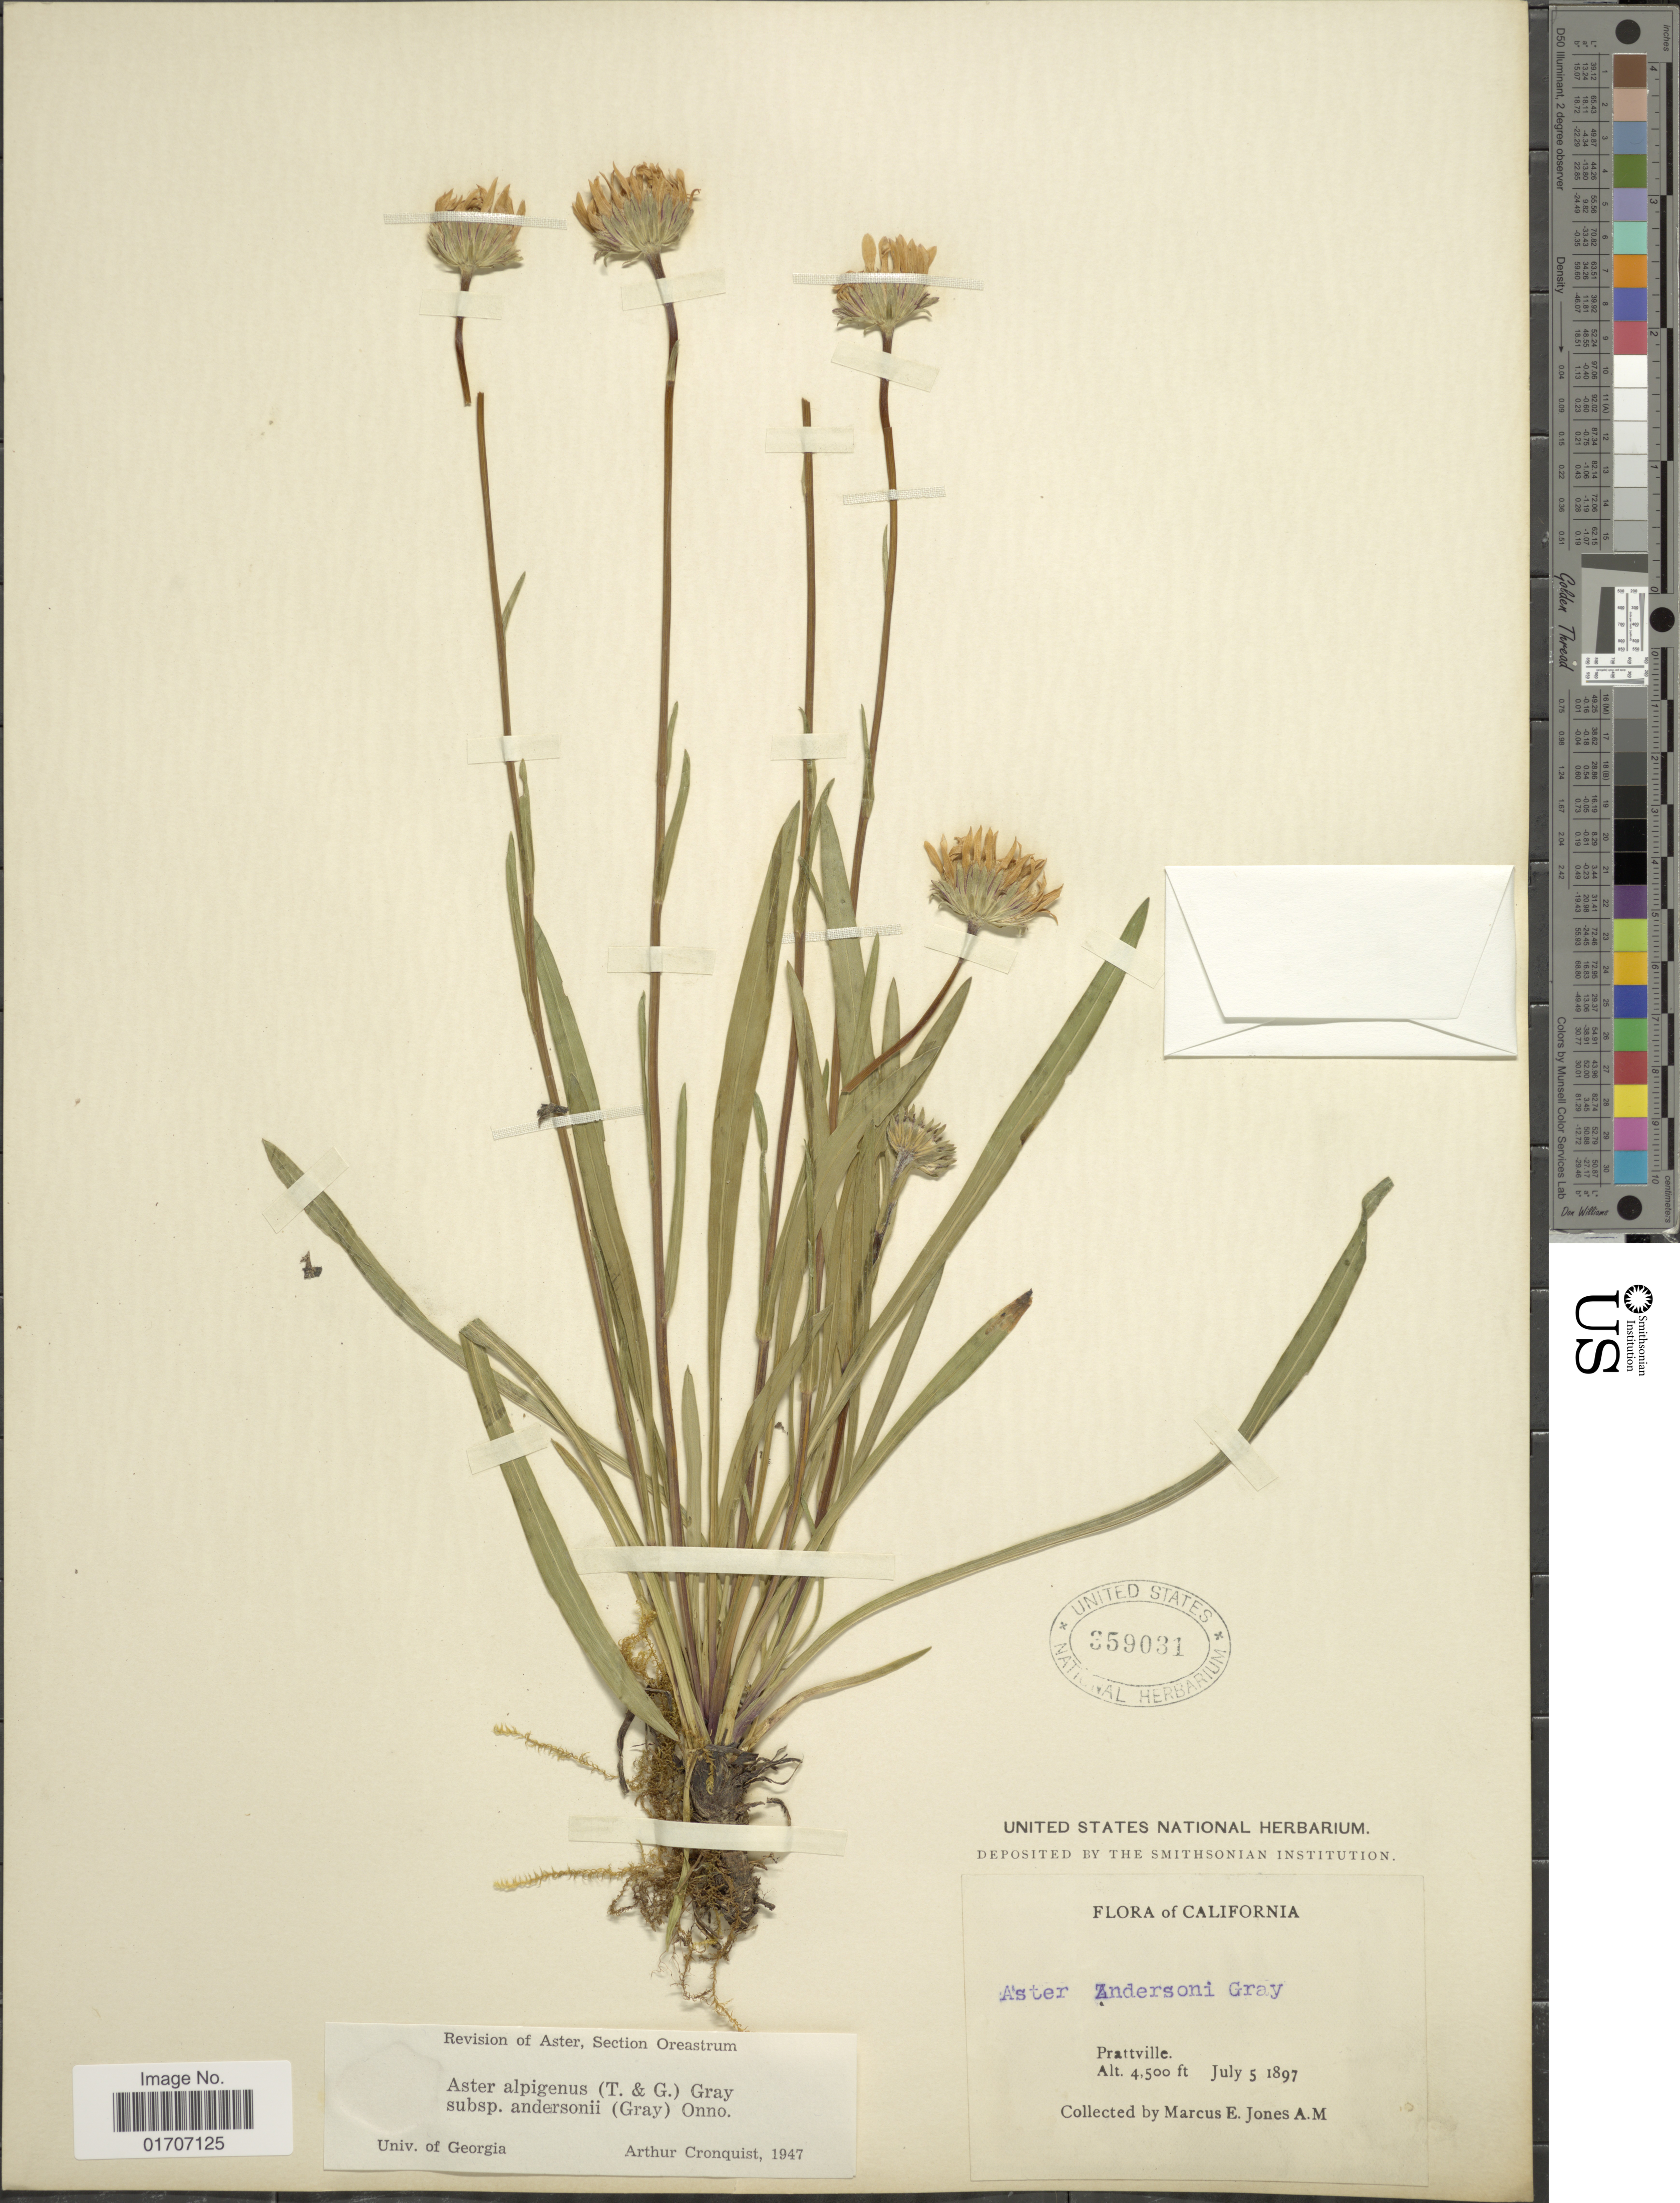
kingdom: Plantae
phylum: Tracheophyta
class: Magnoliopsida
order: Asterales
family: Asteraceae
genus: Oreostemma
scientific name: Oreostemma alpigenum var. andersonii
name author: (A. Gray) G.L. Nesom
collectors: M. E. Jones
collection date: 1897-07-05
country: United States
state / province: California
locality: Prattville.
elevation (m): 1372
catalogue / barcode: US 359031